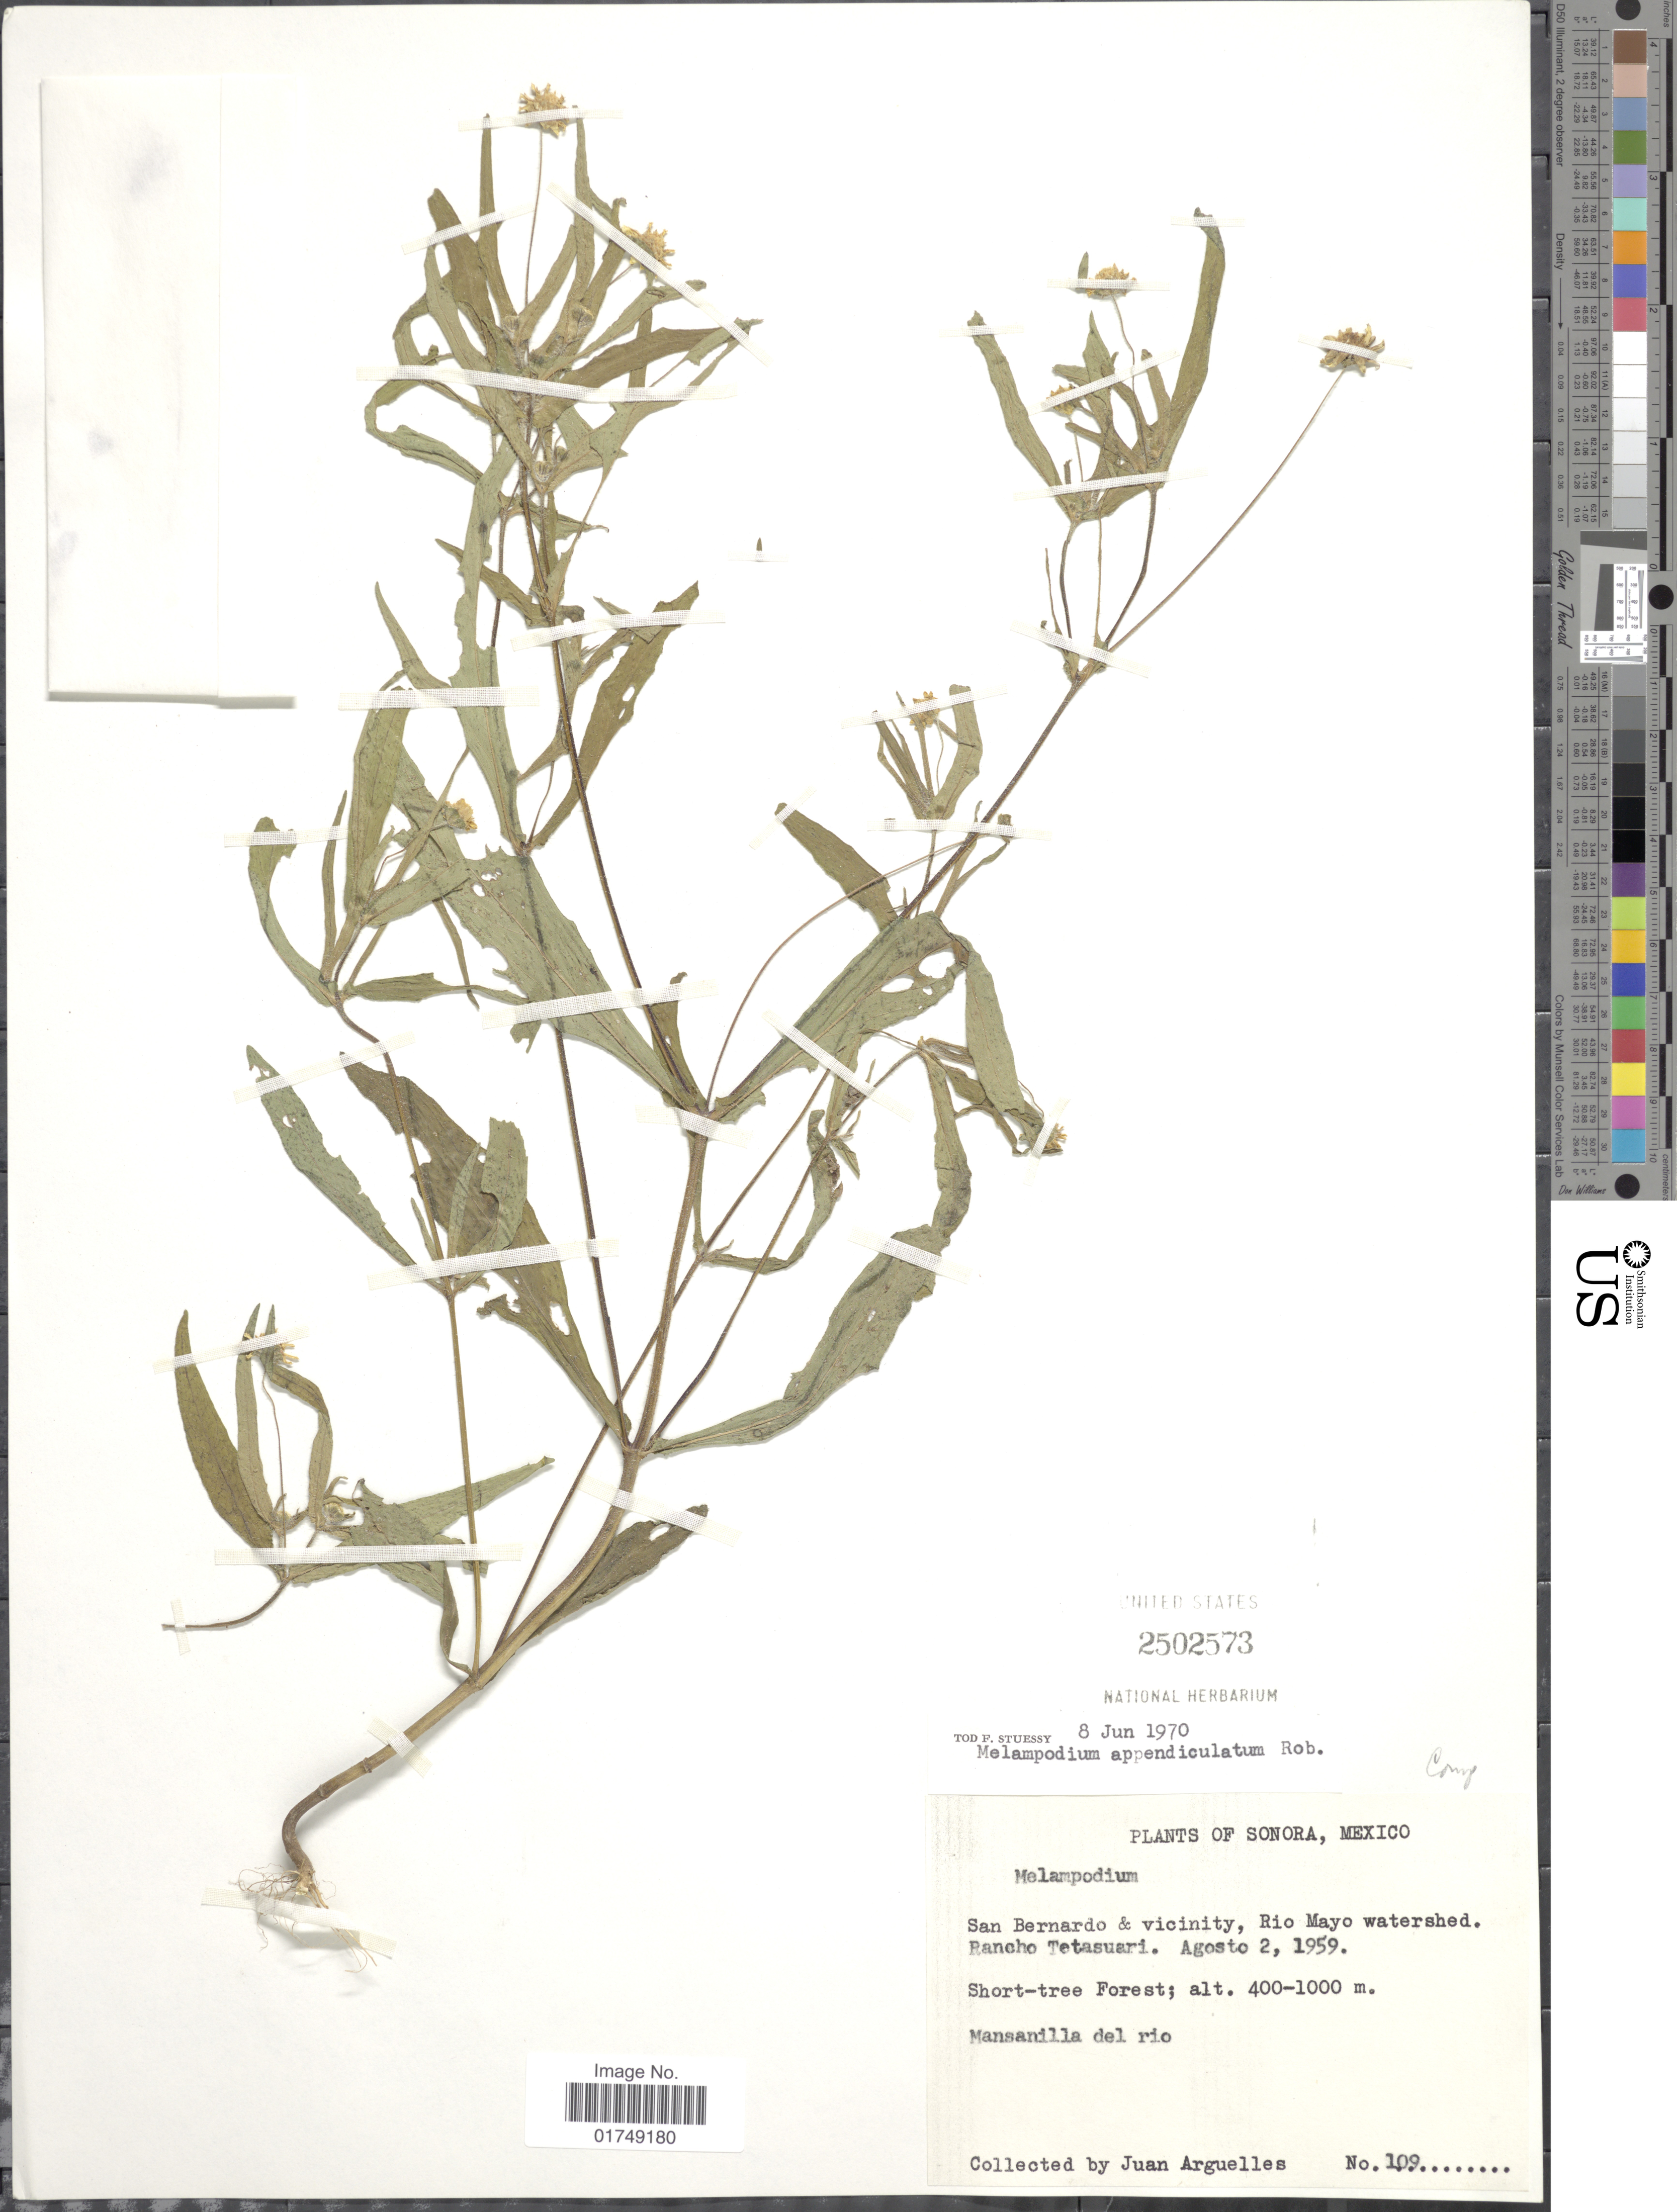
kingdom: Plantae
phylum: Tracheophyta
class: Magnoliopsida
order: Asterales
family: Asteraceae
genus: Melampodium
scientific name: Melampodium appendiculatum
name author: B.L. Rob.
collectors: J. Arguelles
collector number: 109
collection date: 1959-08-02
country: Mexico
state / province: Sonora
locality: San Bernardo & Vicinity, Rio Mayo watershed, Rancho Tetasuari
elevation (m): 400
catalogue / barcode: US 2502573